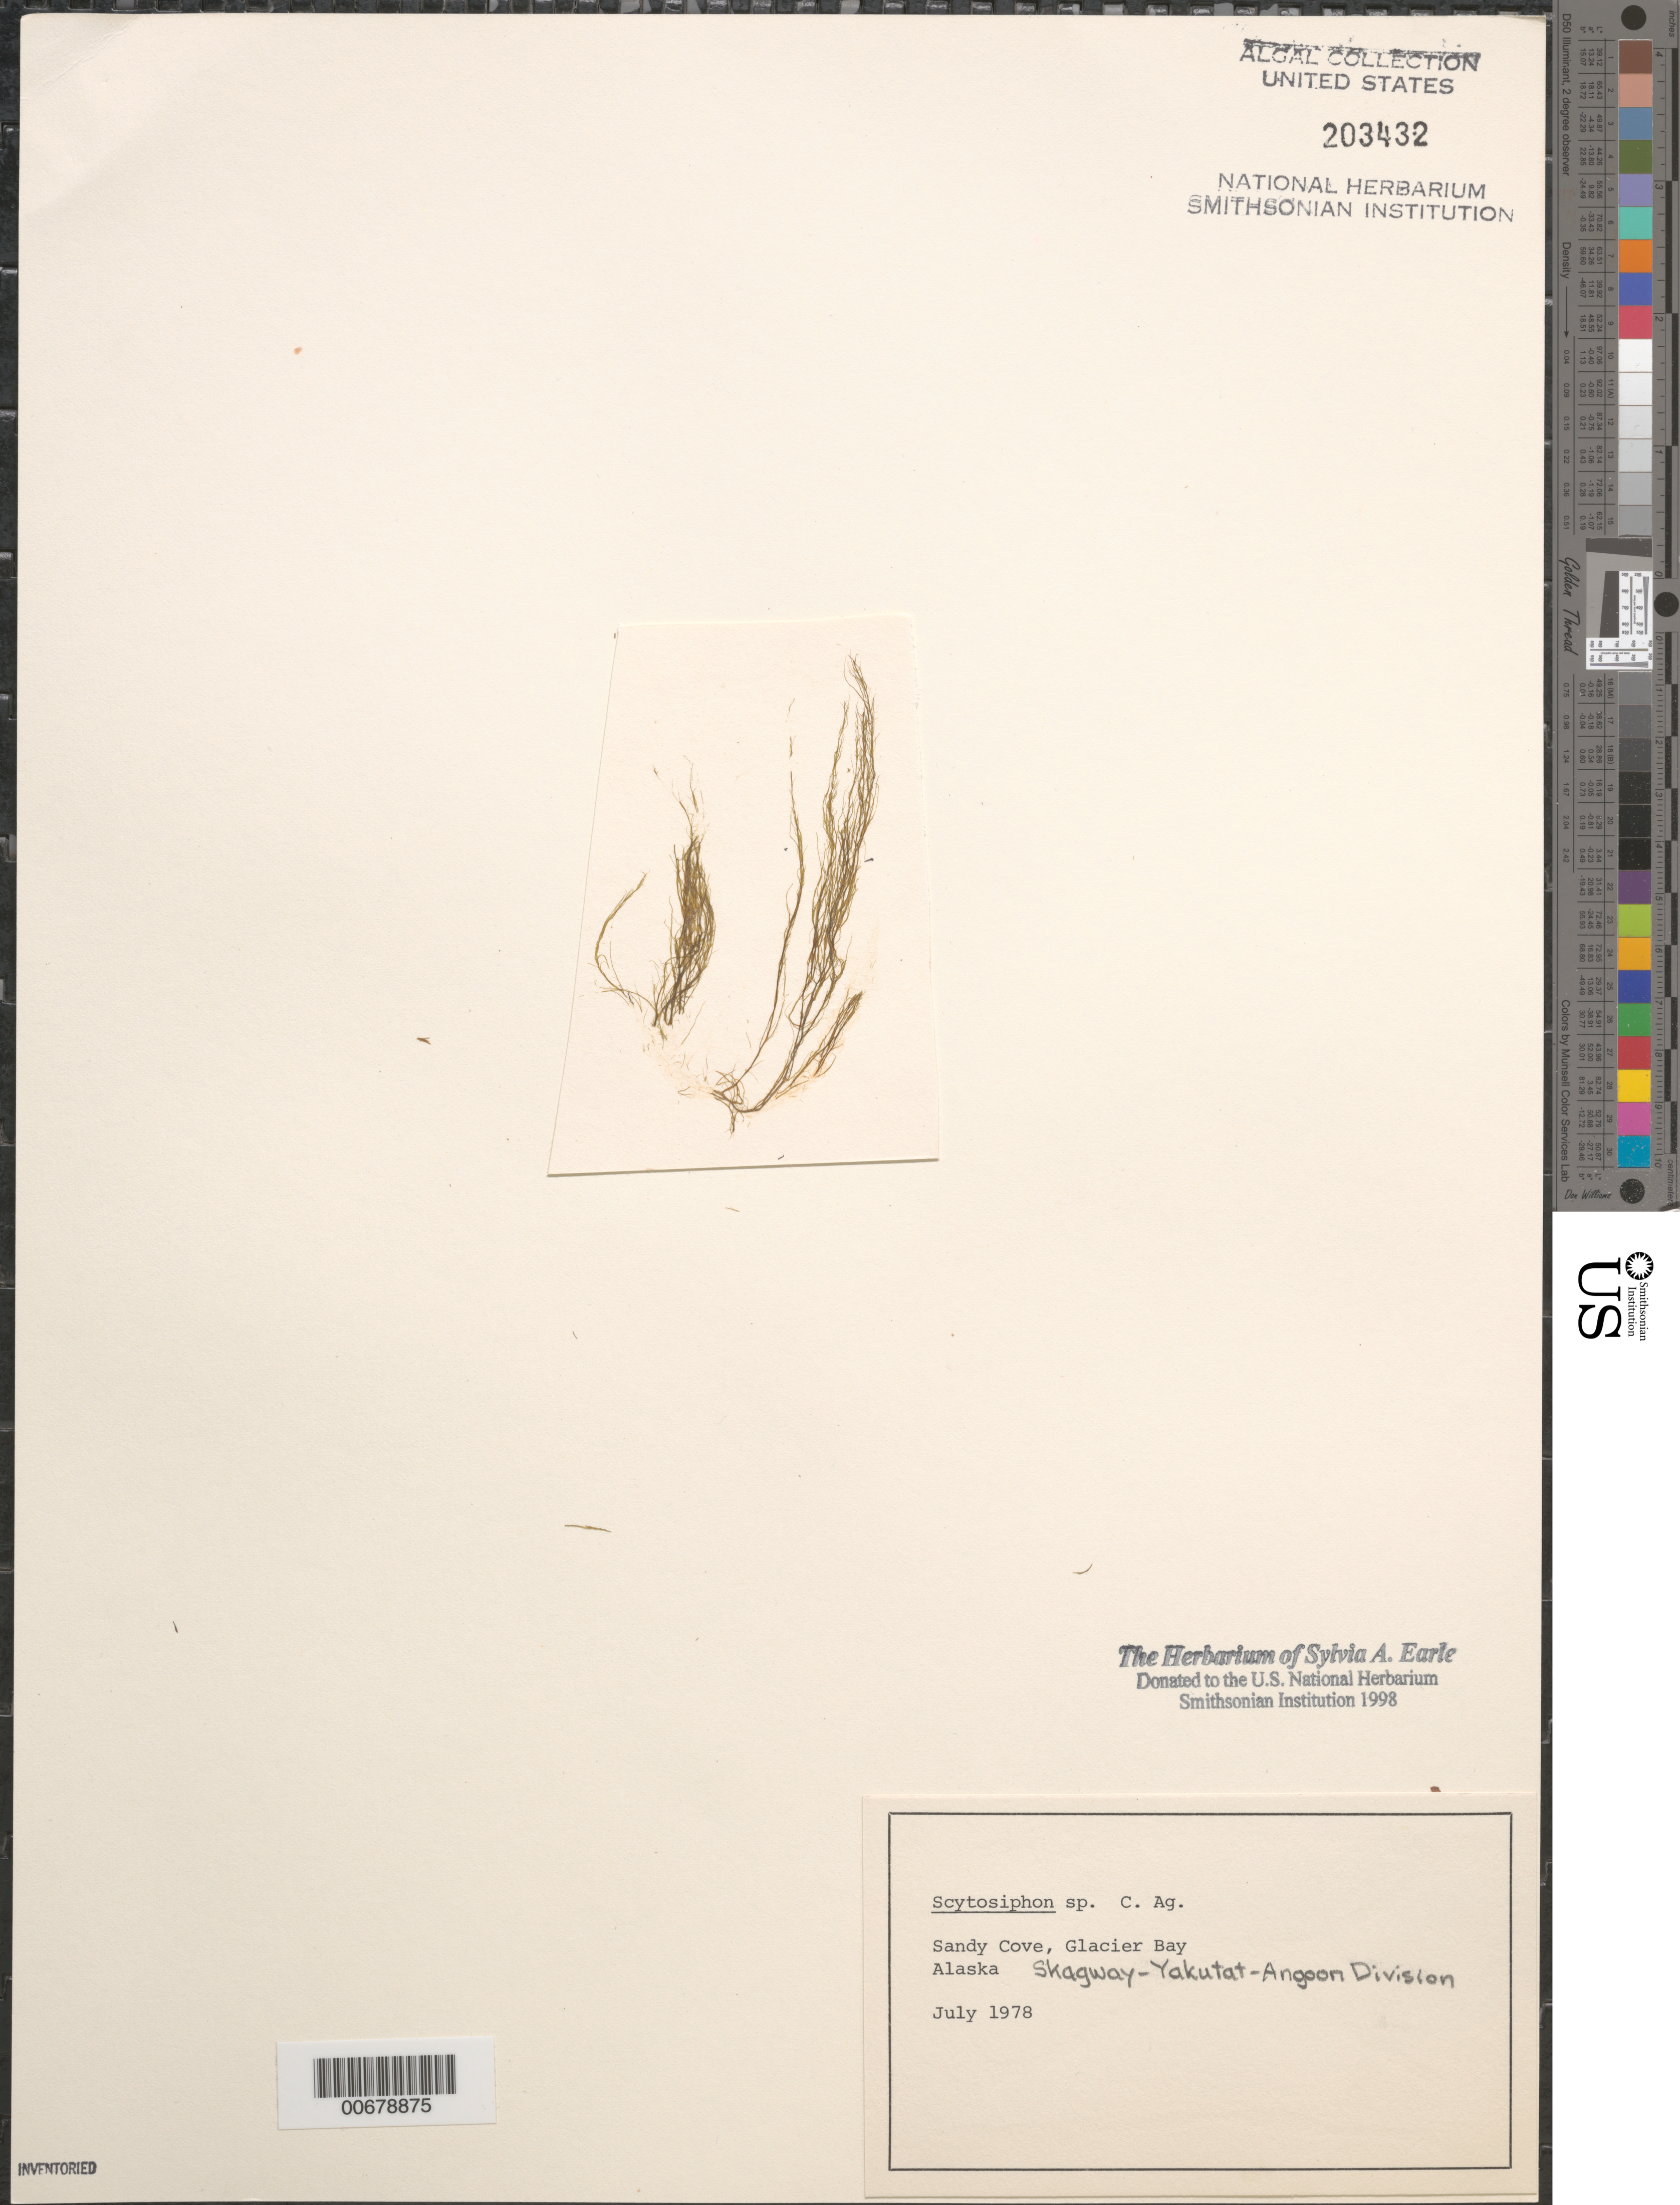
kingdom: Chromista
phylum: Ochrophyta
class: Phaeophyceae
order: Scytosiphonales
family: Scytosiphonaceae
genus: Scytosiphon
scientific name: Scytosiphon sp.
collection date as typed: Jul 1978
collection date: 1978-07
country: United States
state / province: Alaska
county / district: Skagway-Yakutat-Angoon Division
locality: Sandy Cove, Glacier Bay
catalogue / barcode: US 203432